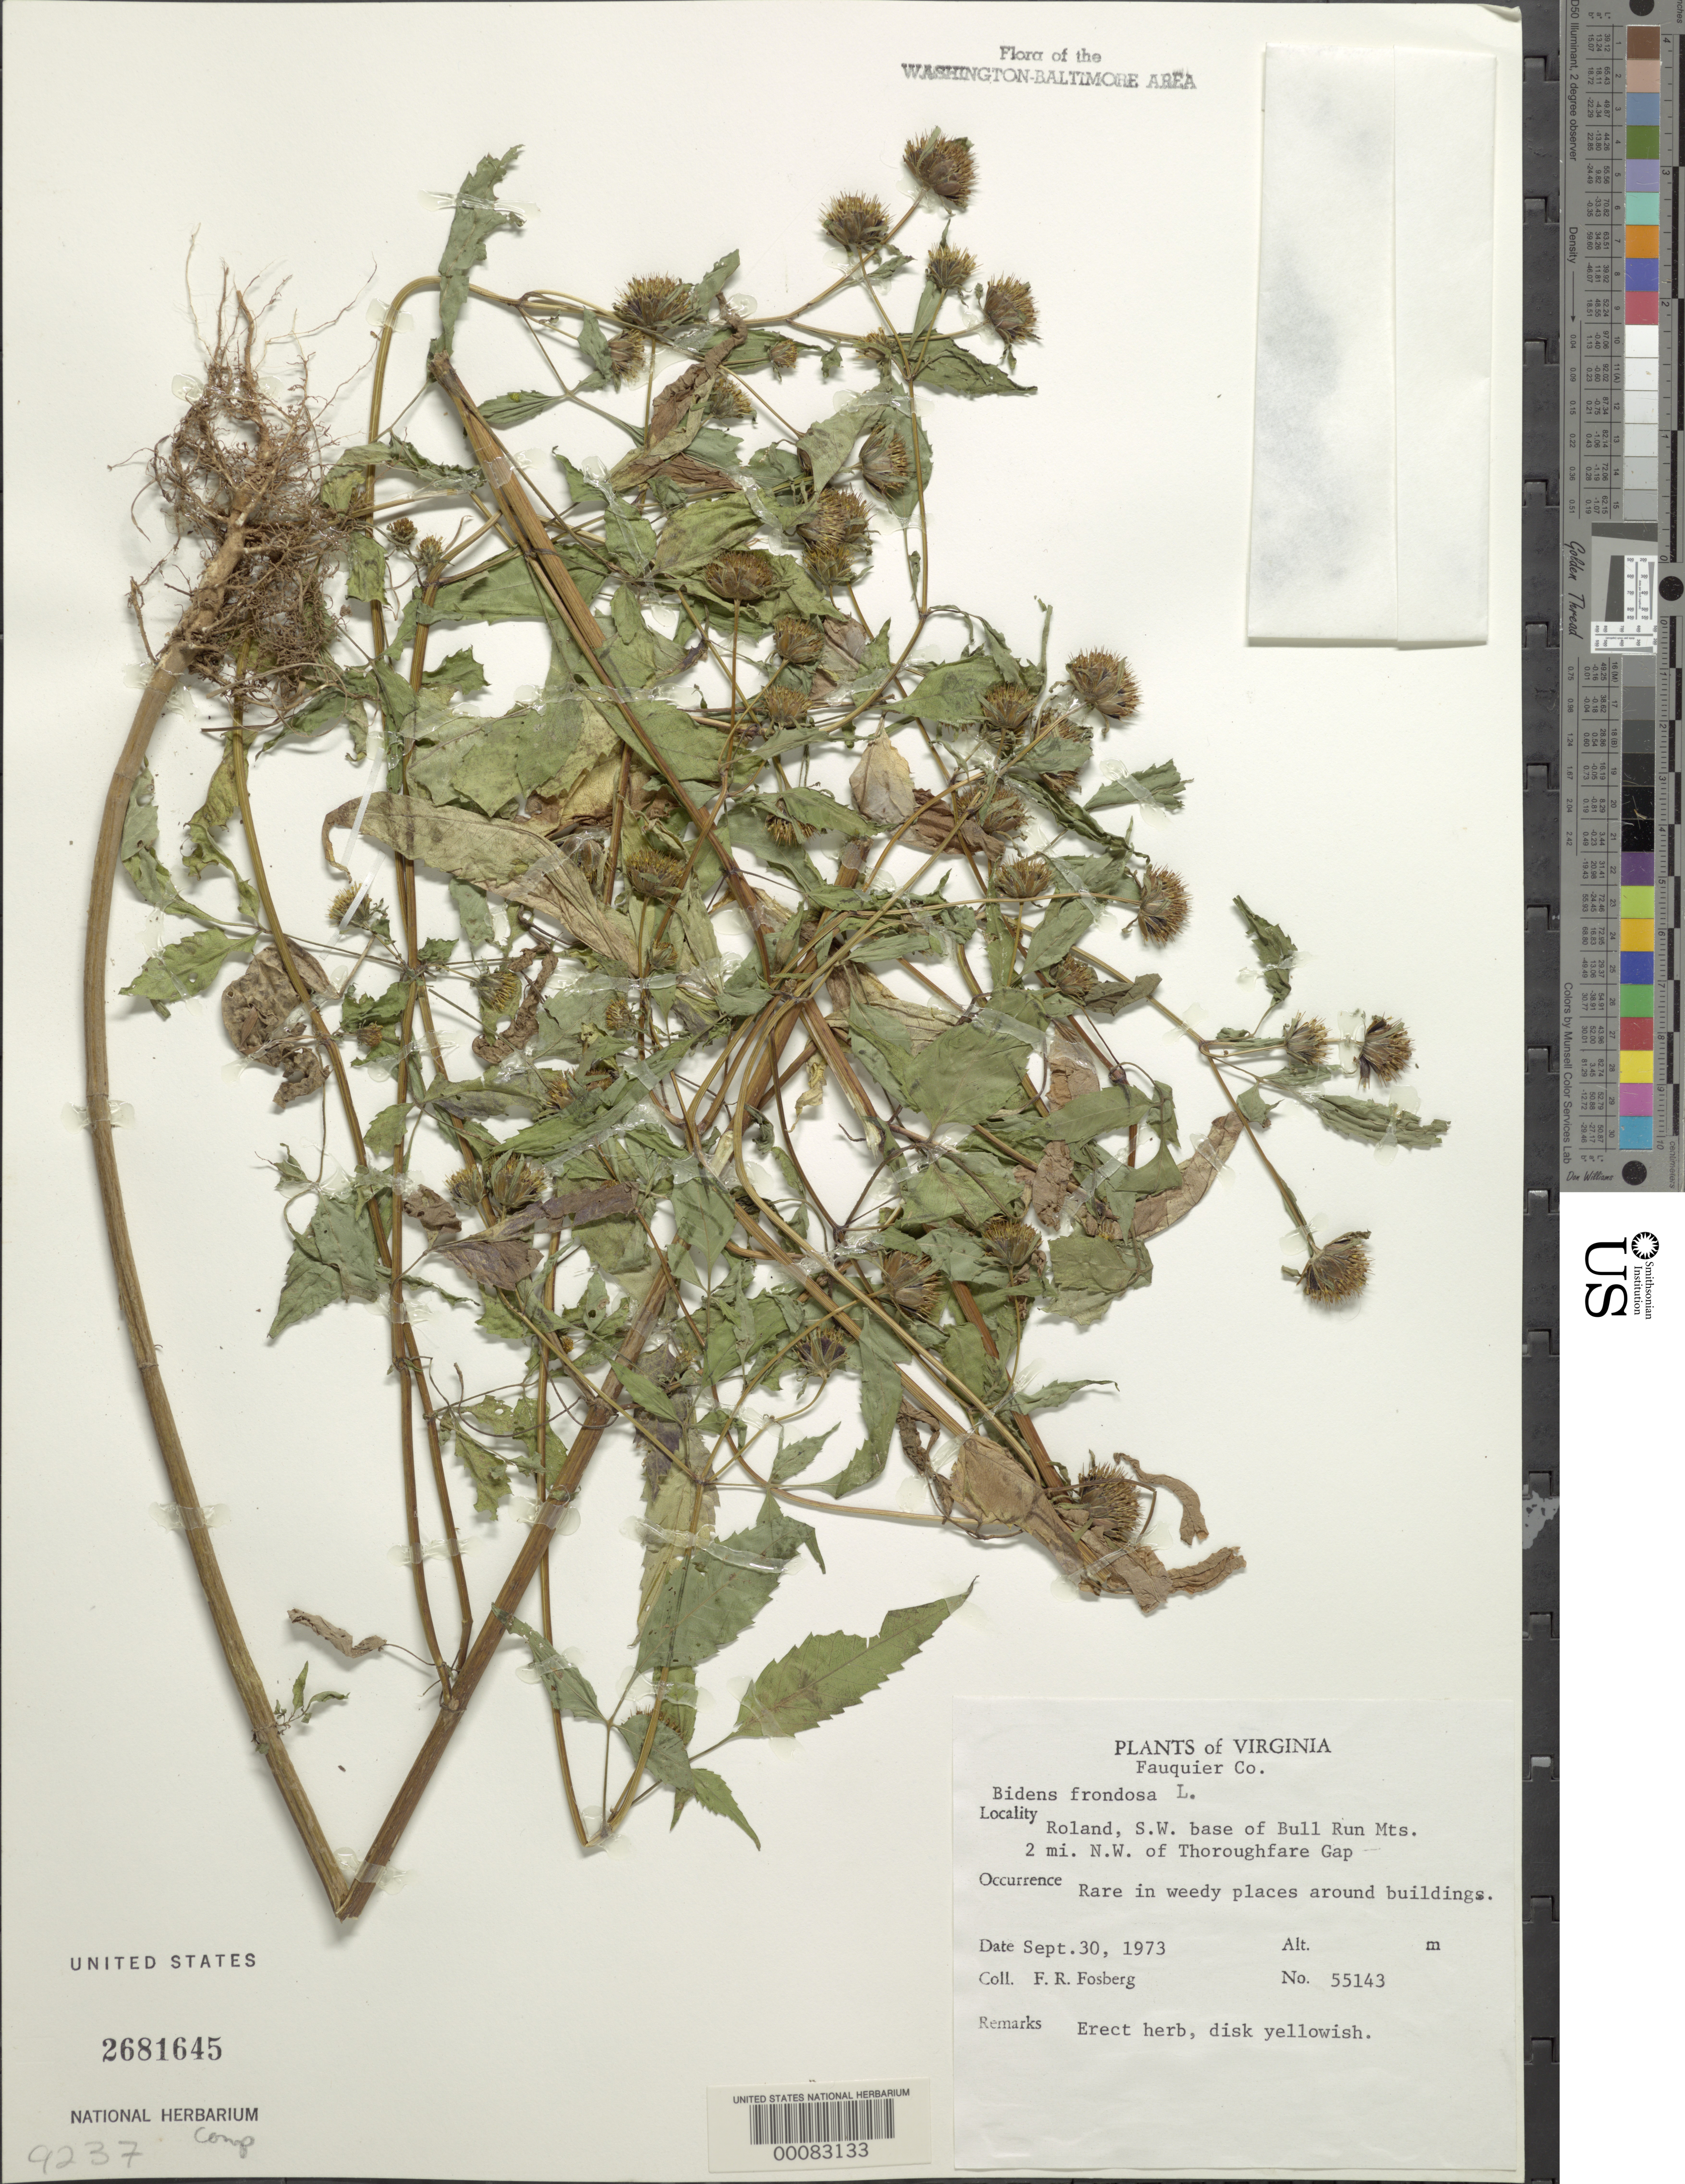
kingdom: Plantae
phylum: Tracheophyta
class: Magnoliopsida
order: Asterales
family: Asteraceae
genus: Bidens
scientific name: Bidens frondosa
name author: L.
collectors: F. R. Fosberg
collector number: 55143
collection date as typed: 30 Sep 1973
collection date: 1973-09-30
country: United States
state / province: Virginia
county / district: Fauquier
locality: Roland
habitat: Wedds around buildings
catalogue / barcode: US 2681645